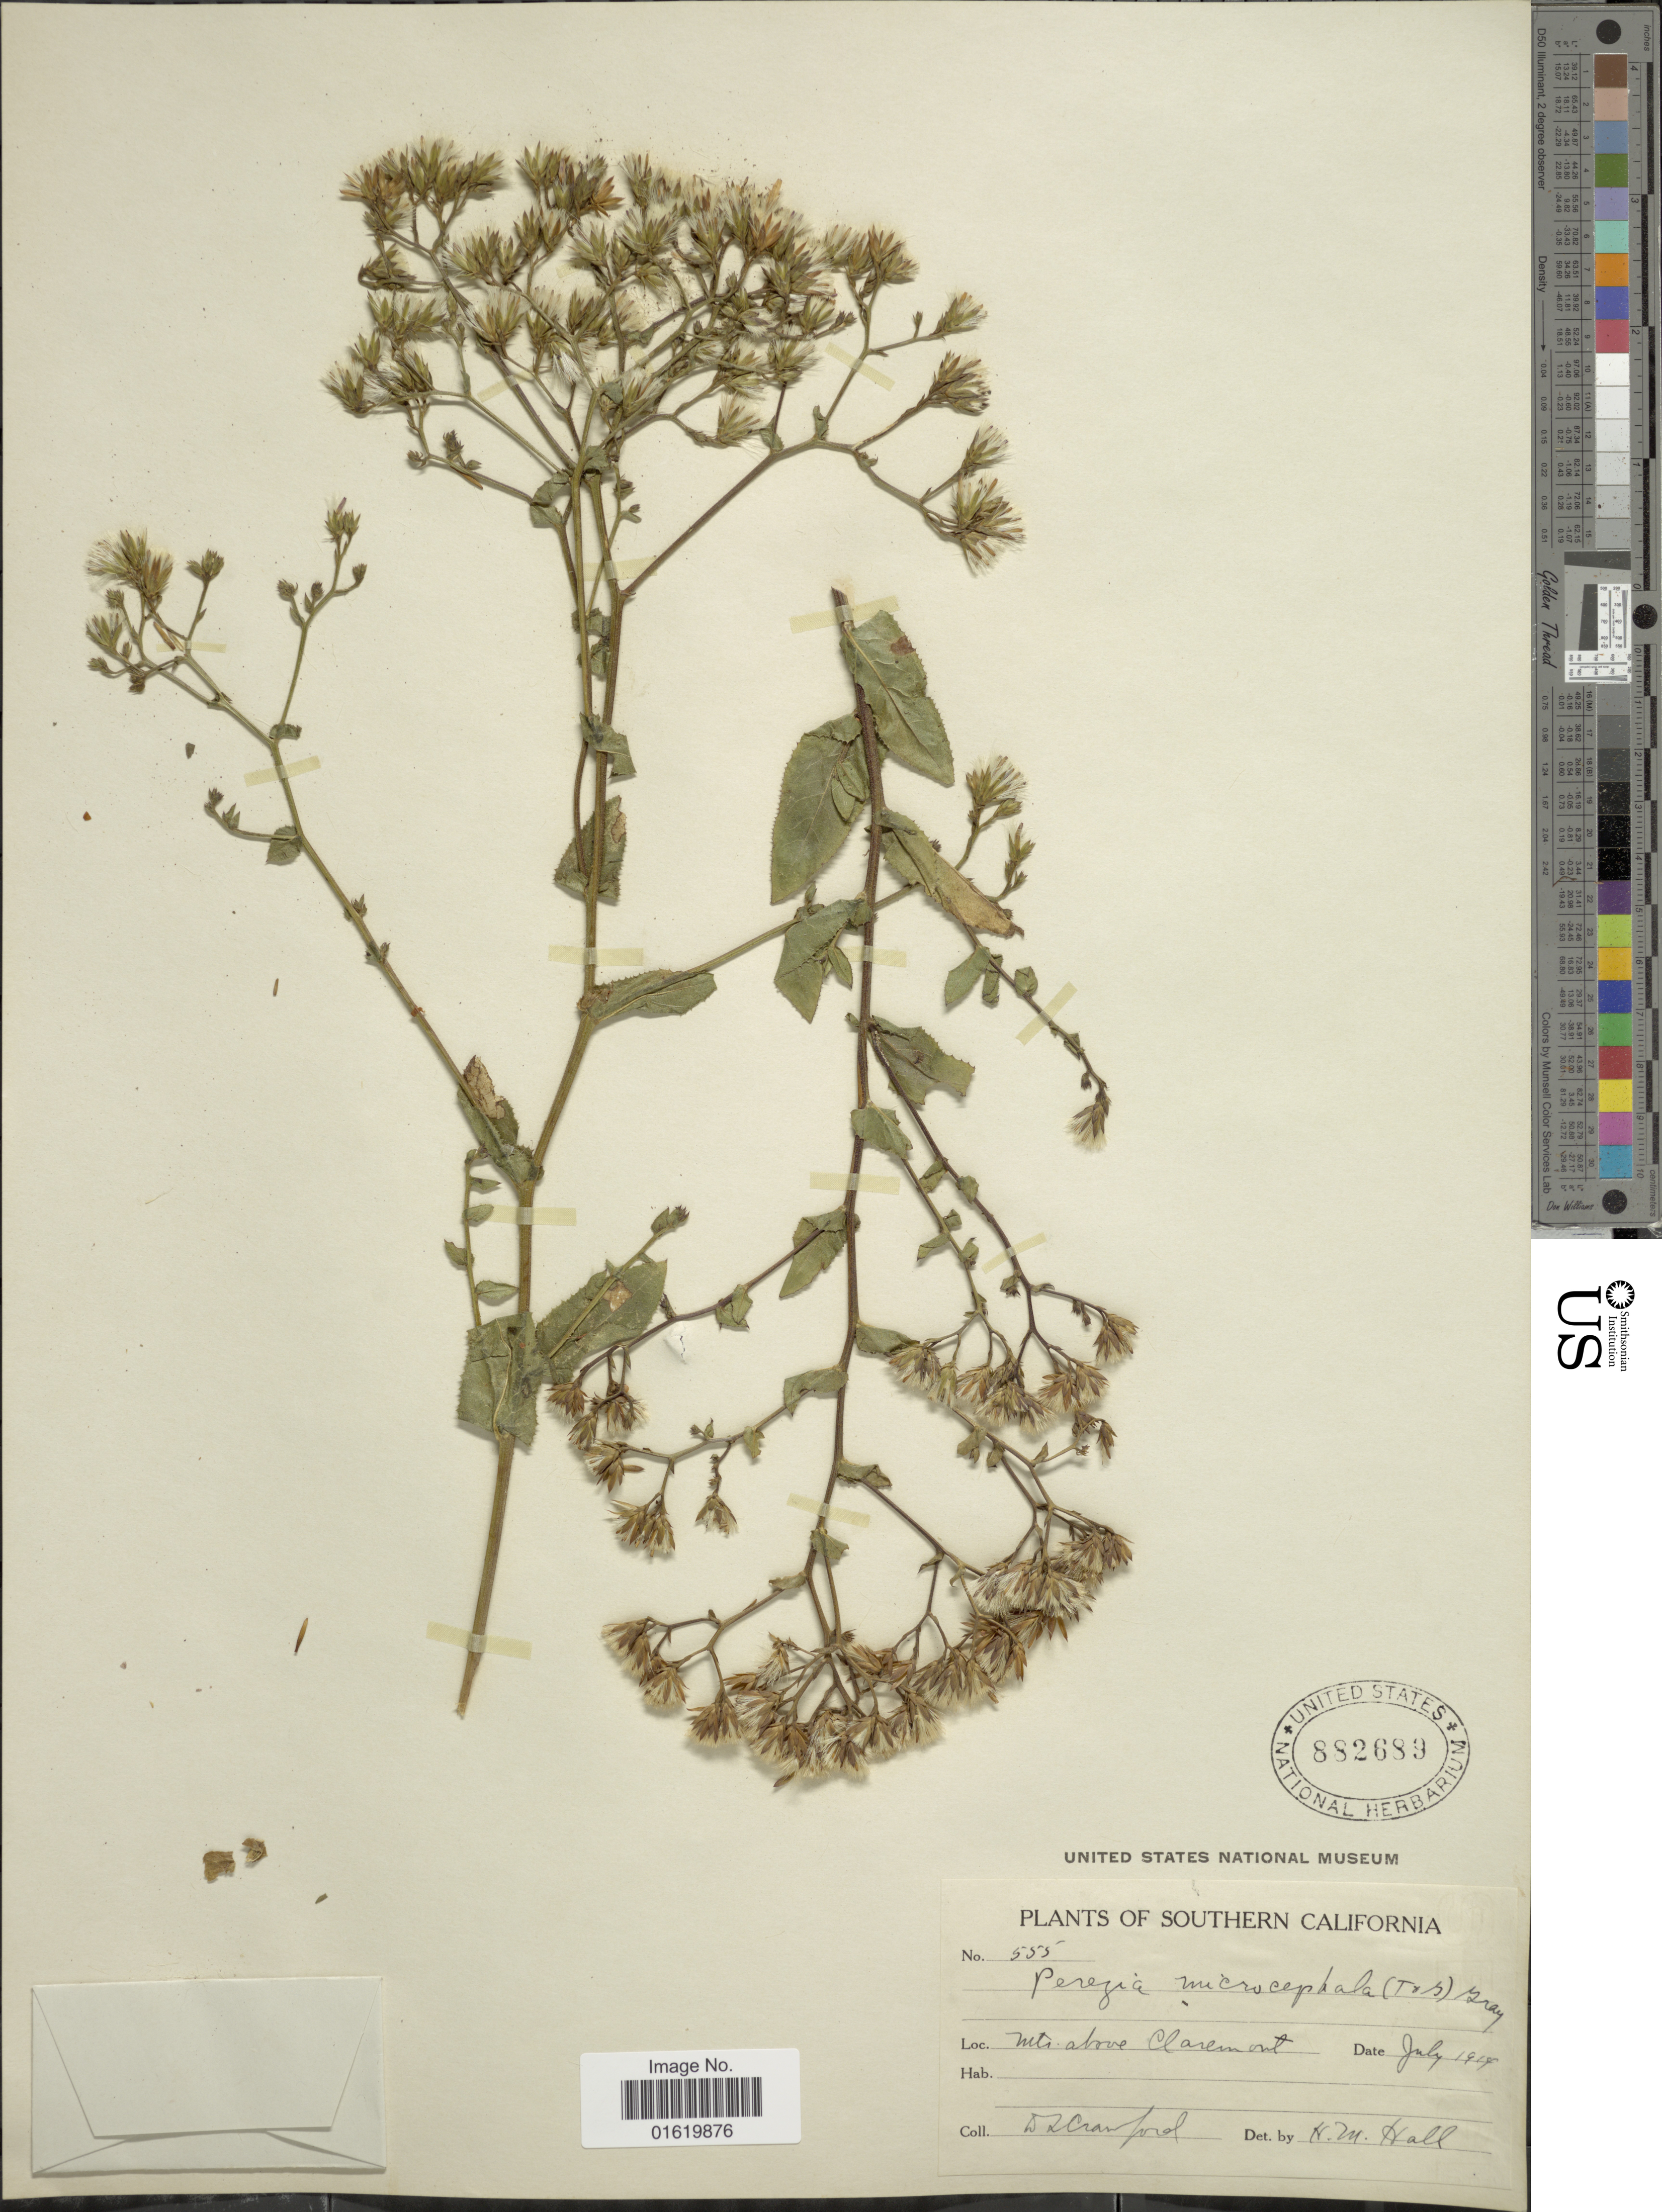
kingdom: Plantae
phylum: Tracheophyta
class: Magnoliopsida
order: Asterales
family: Asteraceae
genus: Acourtia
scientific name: Acourtia microcephala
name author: DC.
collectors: D. L. Crawford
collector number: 555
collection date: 1914-07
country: United States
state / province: California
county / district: Los Angeles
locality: Southern California. Mts. above Claremont.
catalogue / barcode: US 882689